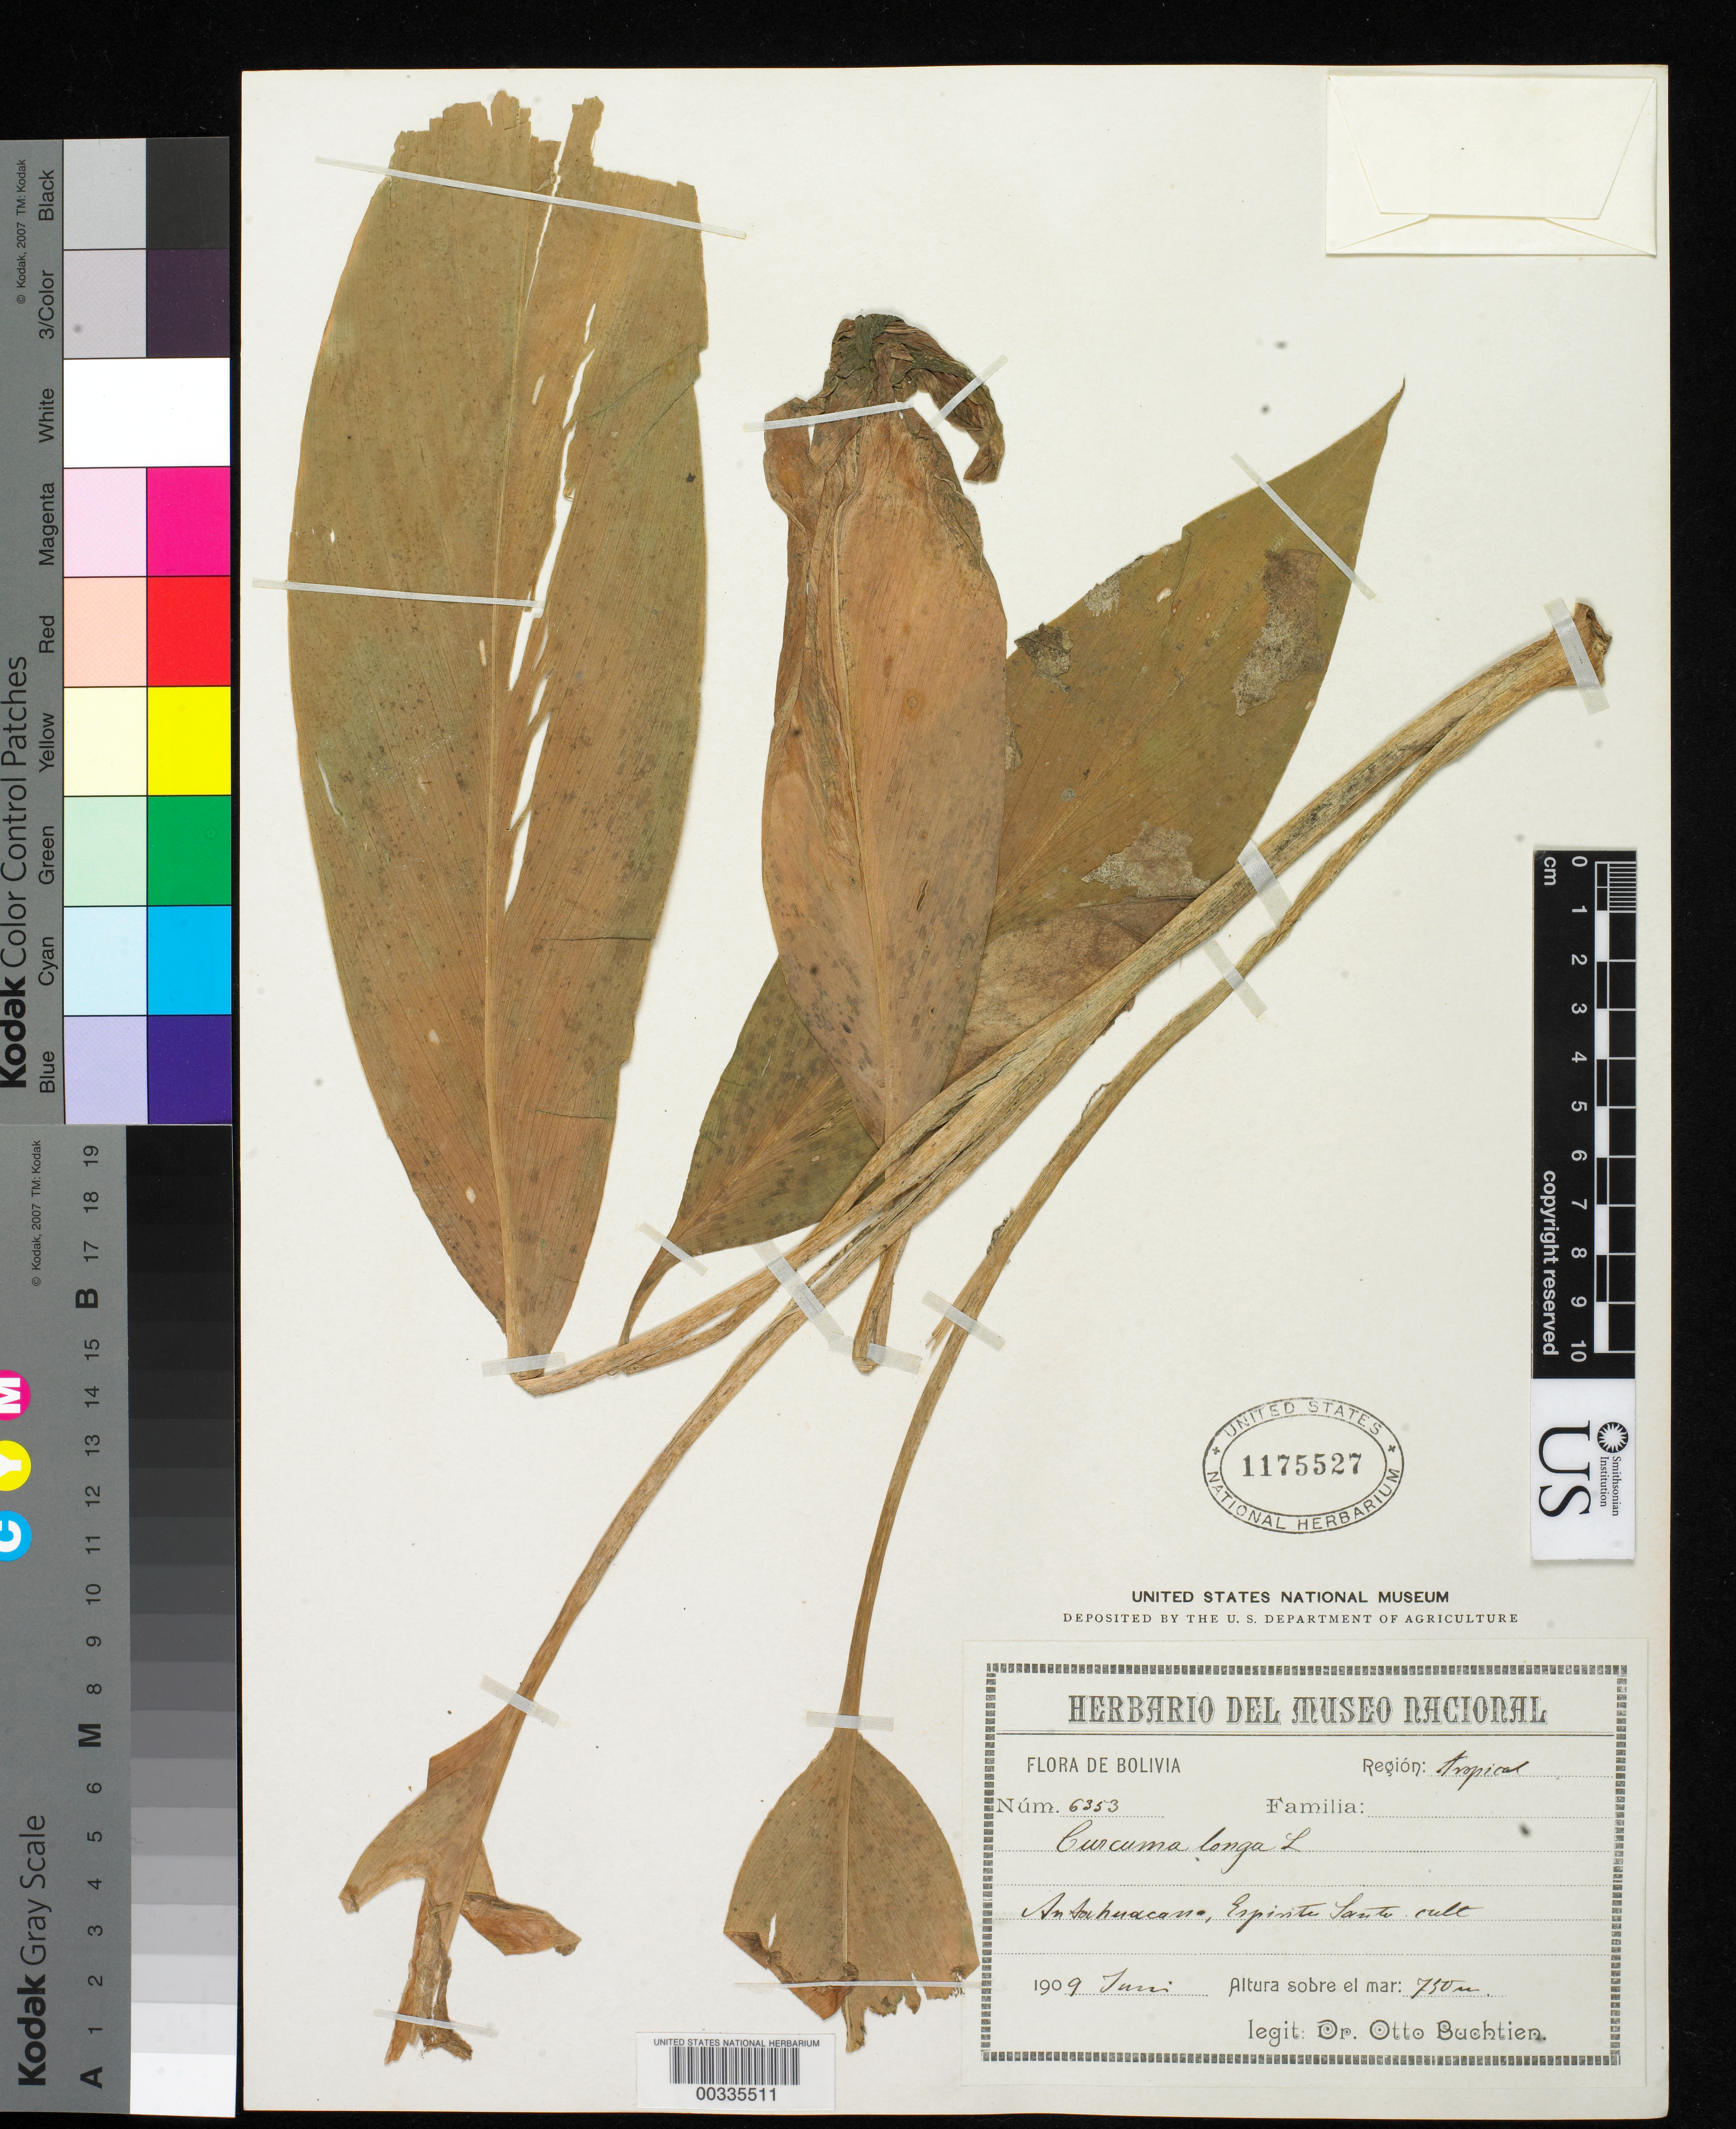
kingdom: Plantae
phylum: Tracheophyta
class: Liliopsida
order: Zingiberales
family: Zingiberaceae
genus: Curcuma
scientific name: Curcuma longa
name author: L.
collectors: O. Buchtien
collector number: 6353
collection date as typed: Jun 1909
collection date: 1909-06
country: Germany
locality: Gorgenthal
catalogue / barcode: US 1175527